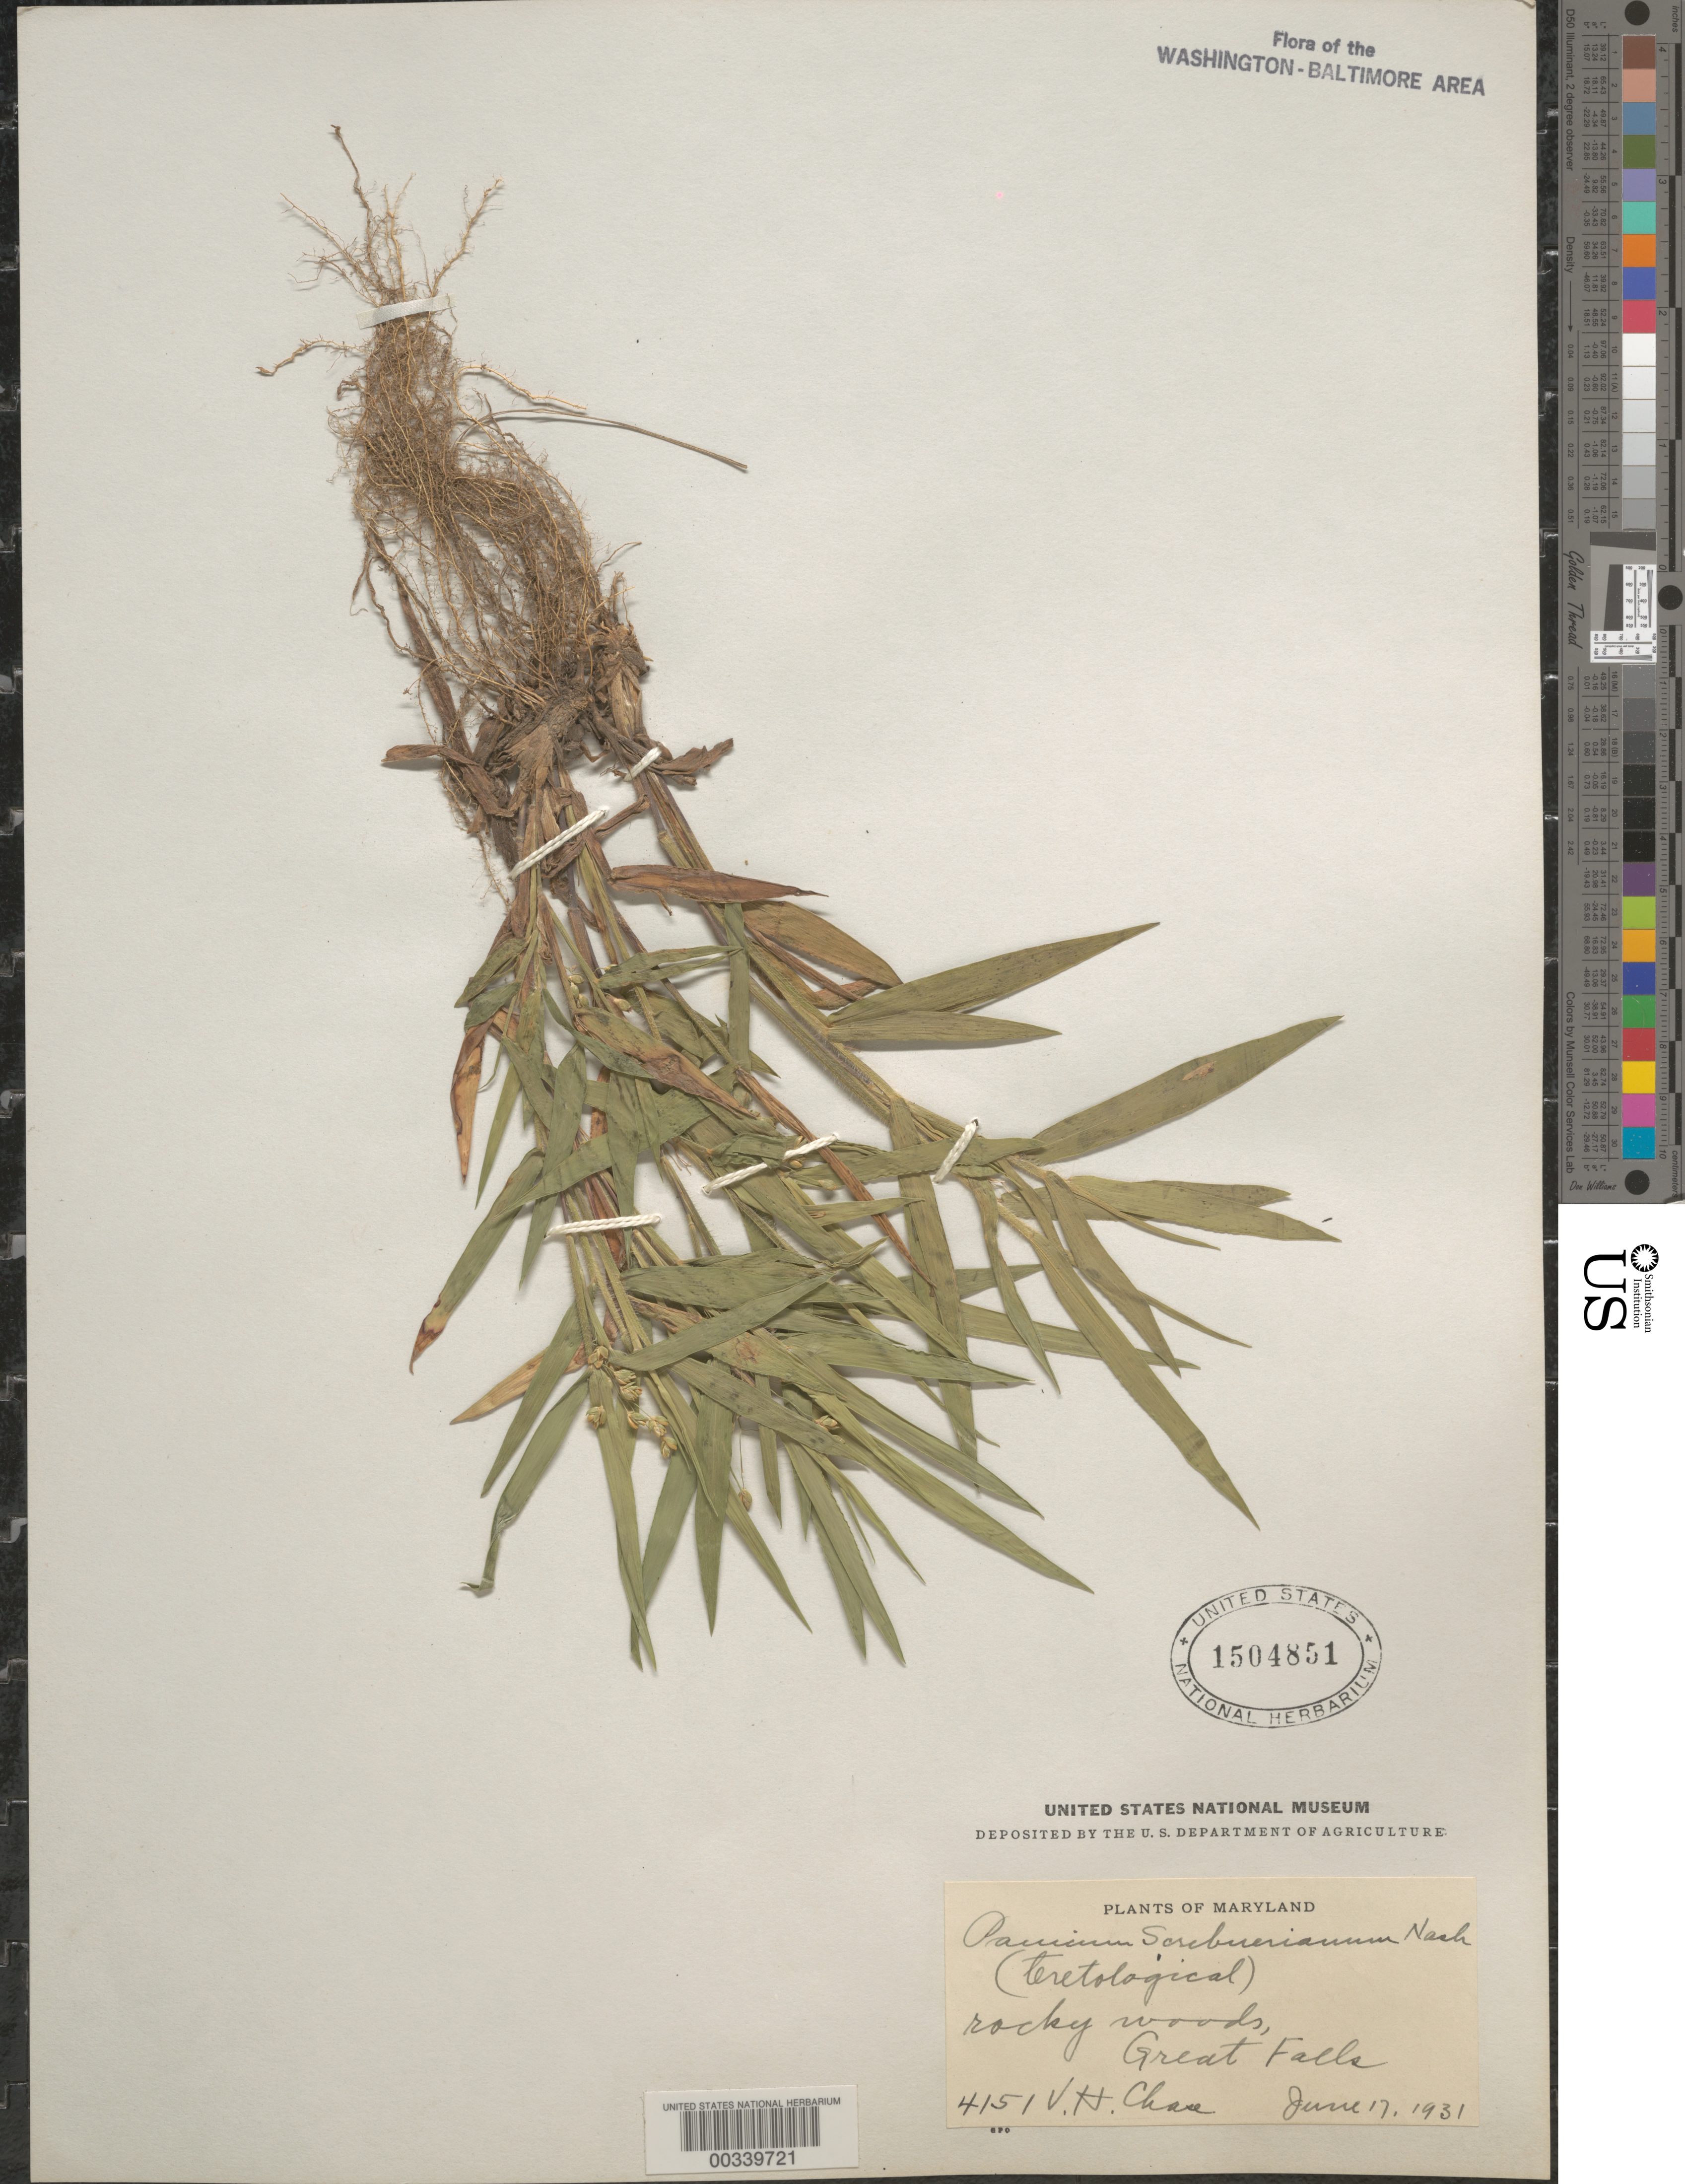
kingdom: Plantae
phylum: Tracheophyta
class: Liliopsida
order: Poales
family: Poaceae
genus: Dichanthelium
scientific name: Dichanthelium oligosanthes var. scribnerianum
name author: (Nash) Gould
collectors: A. Chase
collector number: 4151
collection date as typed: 17 Jun 1931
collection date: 1931-06-17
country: United States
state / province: Maryland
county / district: Montgomery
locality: Great Falls C. & O. Canal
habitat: Rocky woods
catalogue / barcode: US 1504851